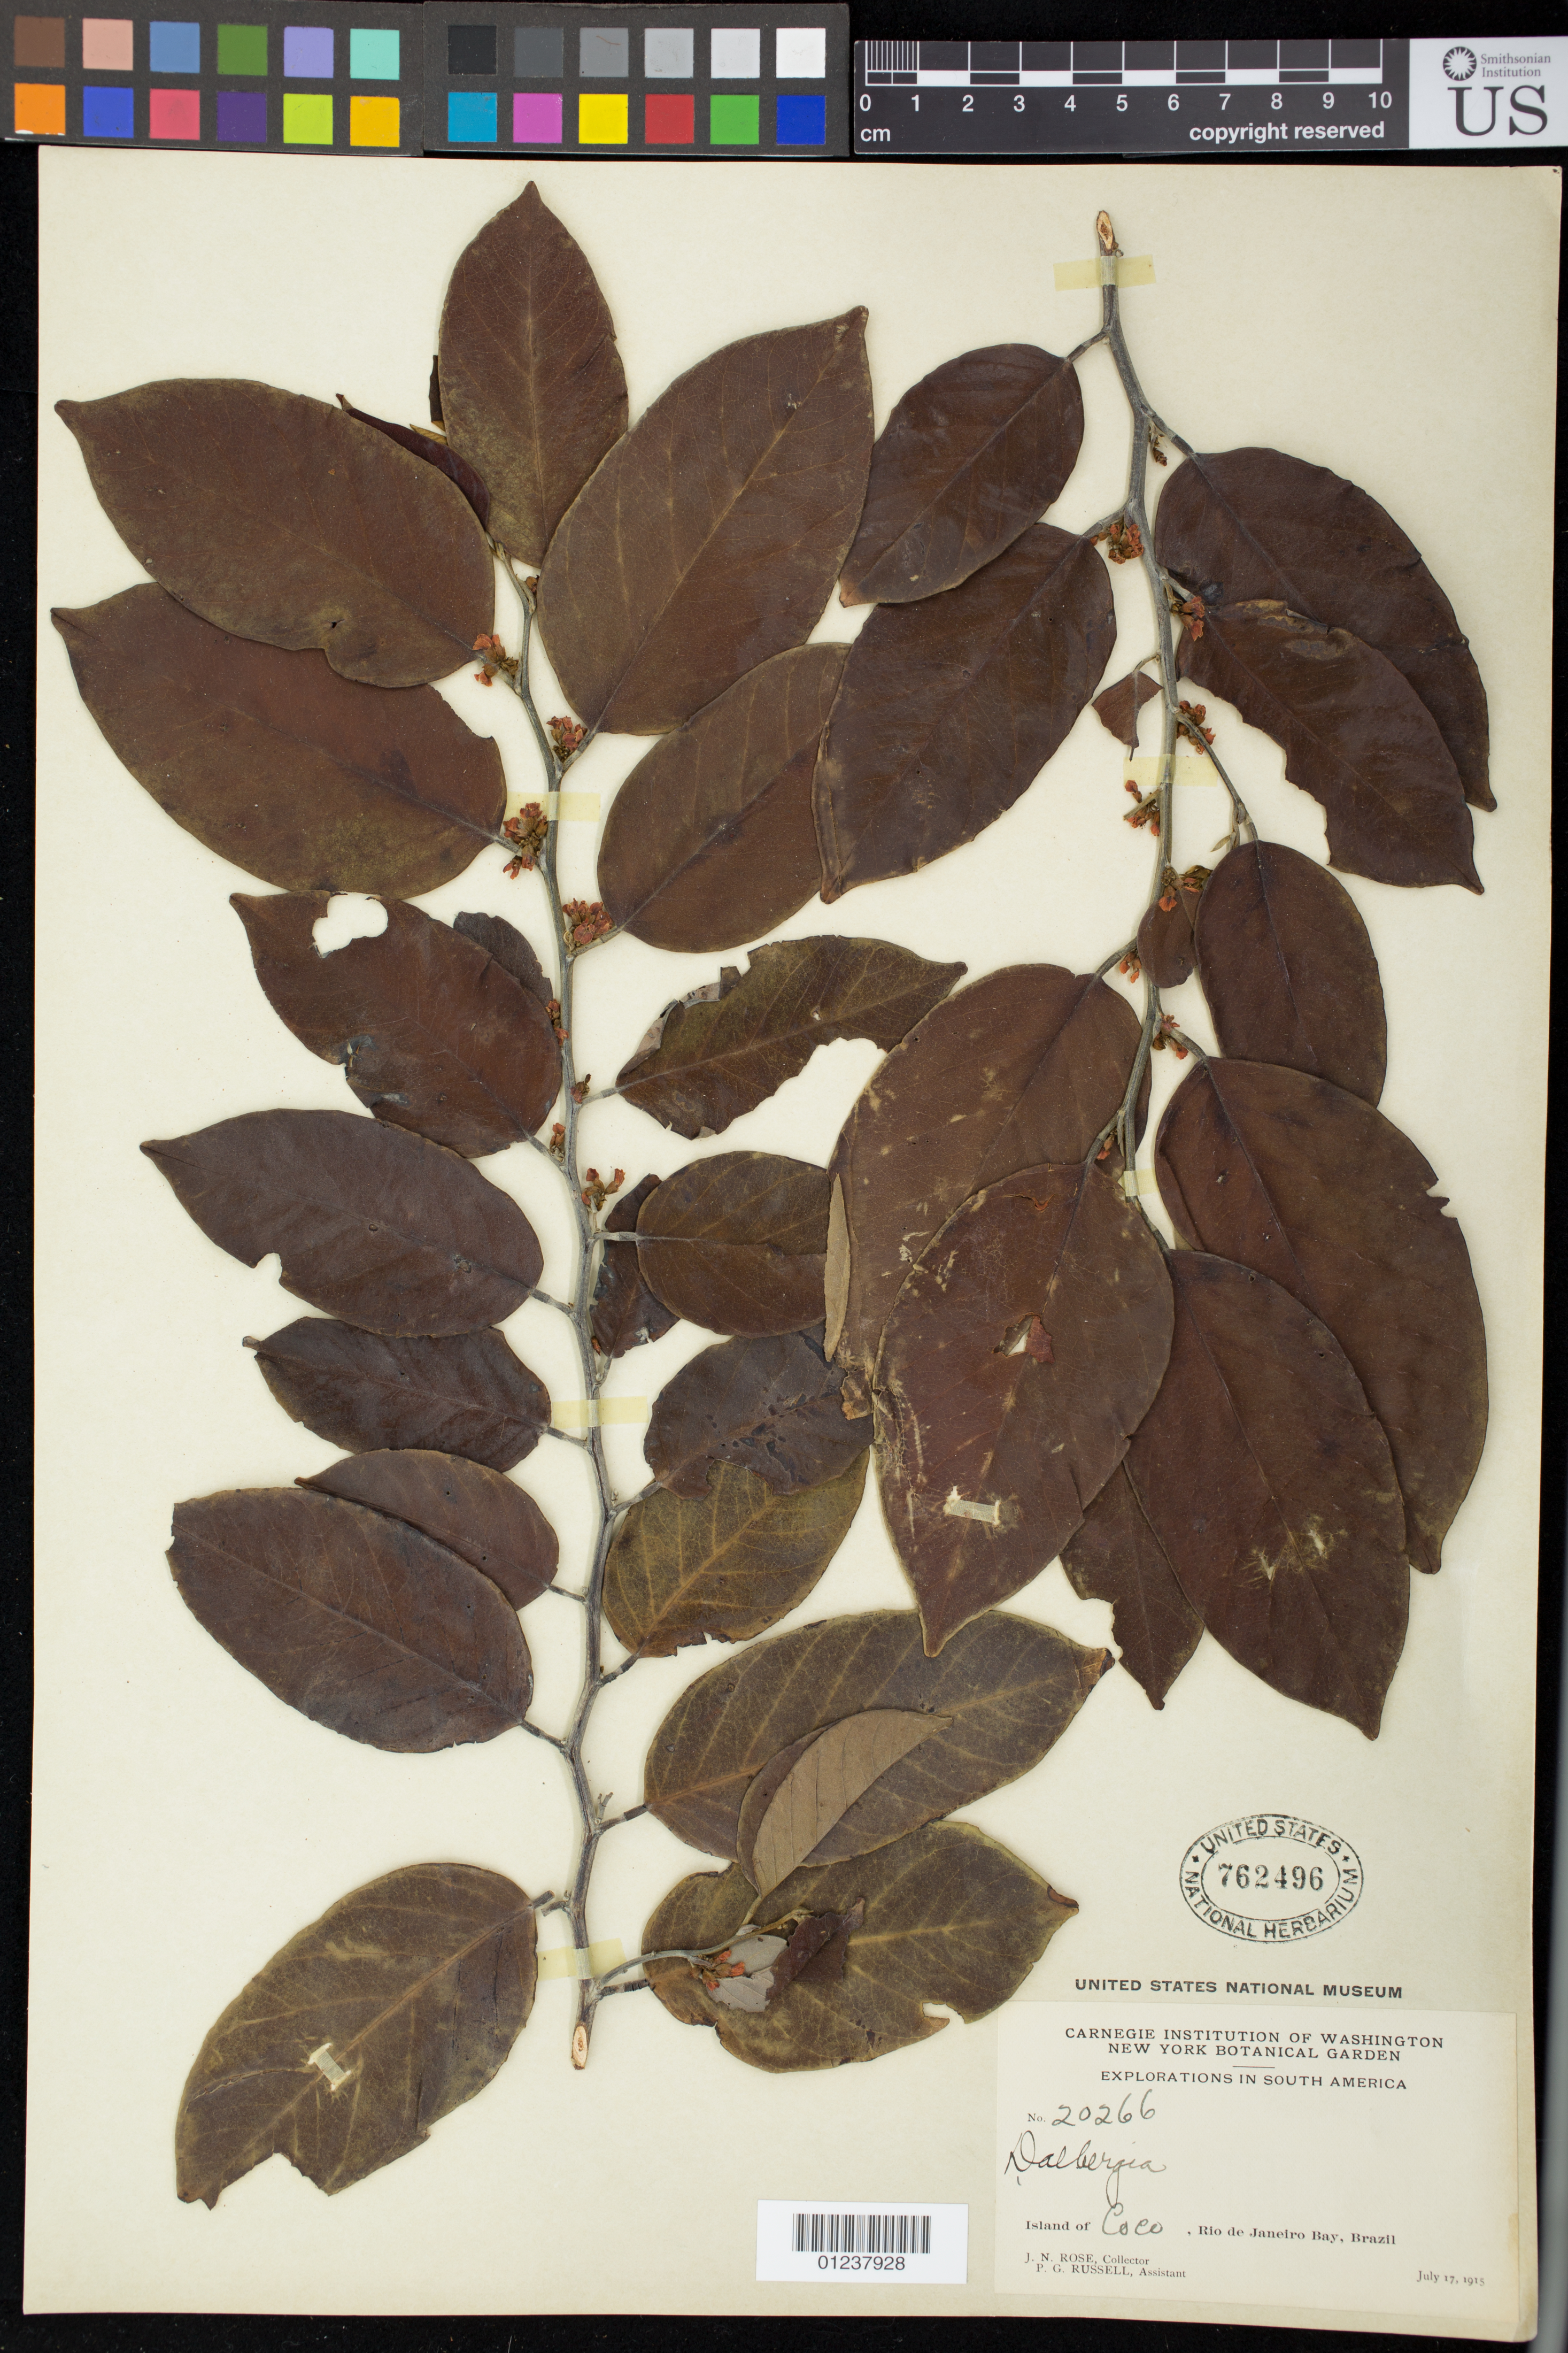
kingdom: Plantae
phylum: Tracheophyta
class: Magnoliopsida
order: Fabales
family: Fabaceae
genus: Dalbergia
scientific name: Dalbergia ecastaphyllum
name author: (L.) Taub.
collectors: L. B. Rose & P. G. Russell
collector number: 20266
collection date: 1915-07-17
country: Brazil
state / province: Rio de Janeiro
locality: Island of Coco, Rio de Janeiro Bay.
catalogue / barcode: US 762496